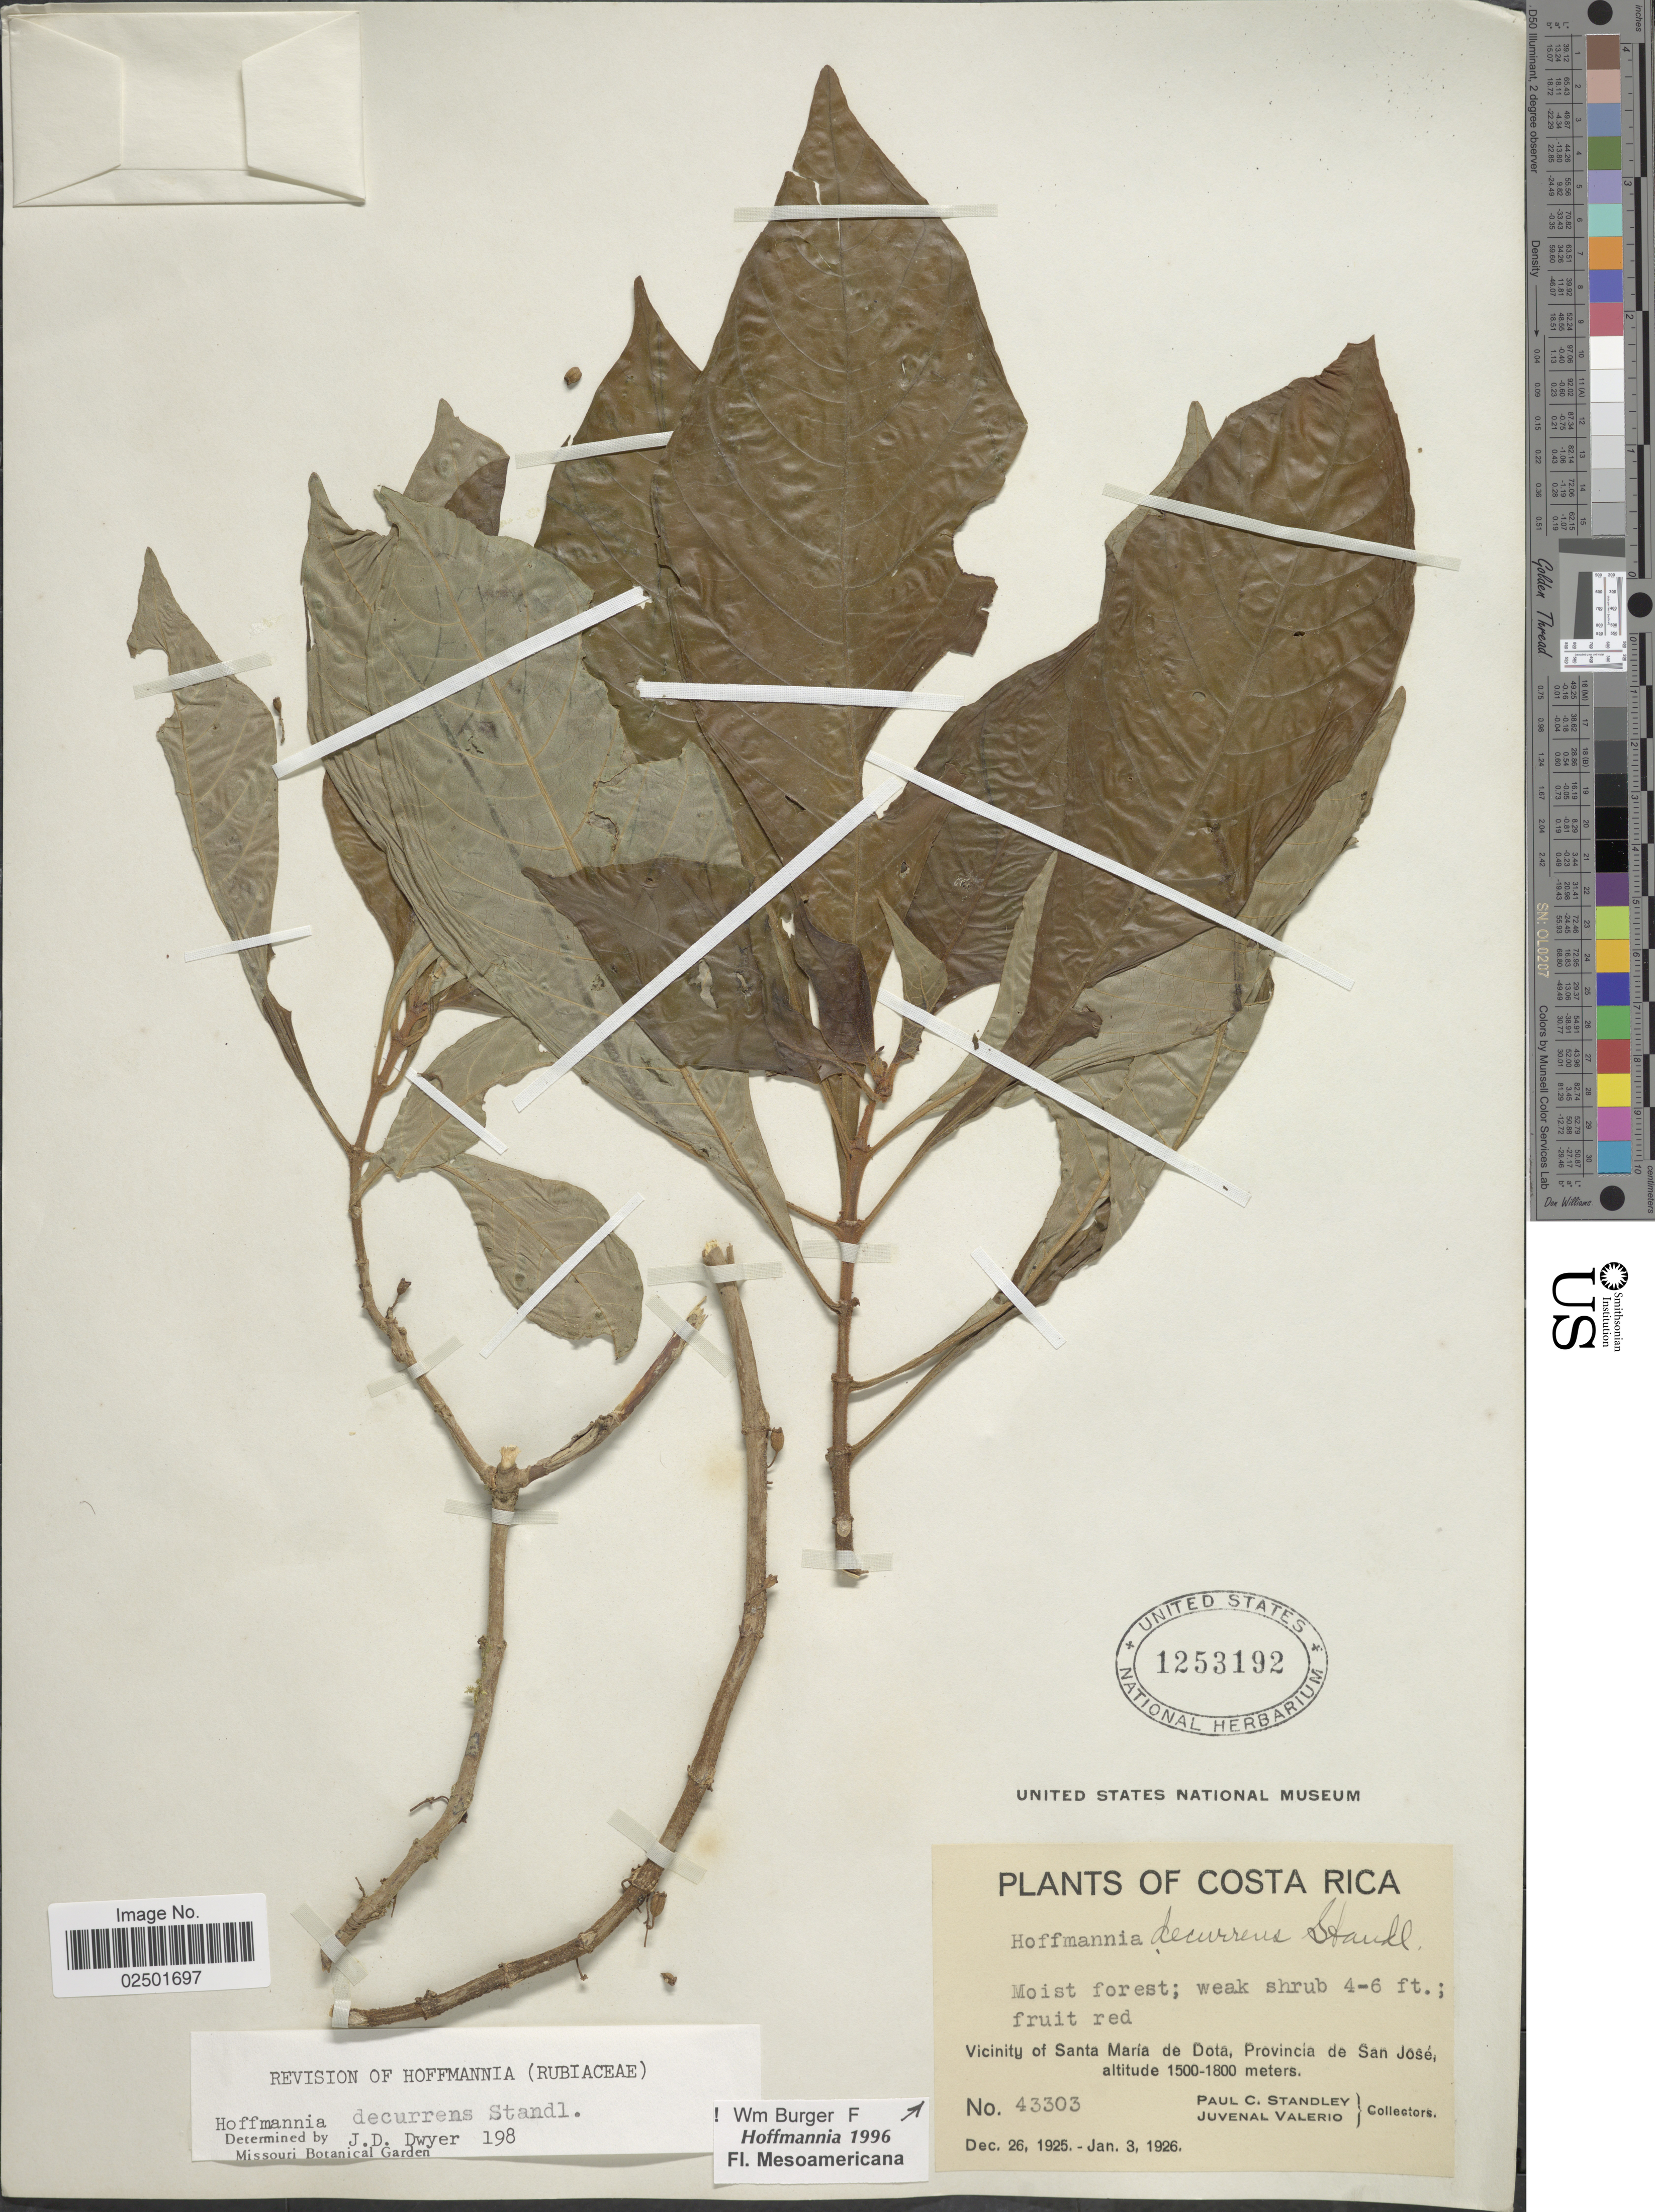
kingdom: Plantae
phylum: Tracheophyta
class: Magnoliopsida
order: Gentianales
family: Rubiaceae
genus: Hoffmannia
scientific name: Hoffmannia decurrens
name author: Standl.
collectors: P. C. Standley & J. Valerio R.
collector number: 43303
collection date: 1925-12-26/1926-01-03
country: Costa Rica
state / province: San José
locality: Vicinity of Santa María de Dota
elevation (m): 1500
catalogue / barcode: US 1253192